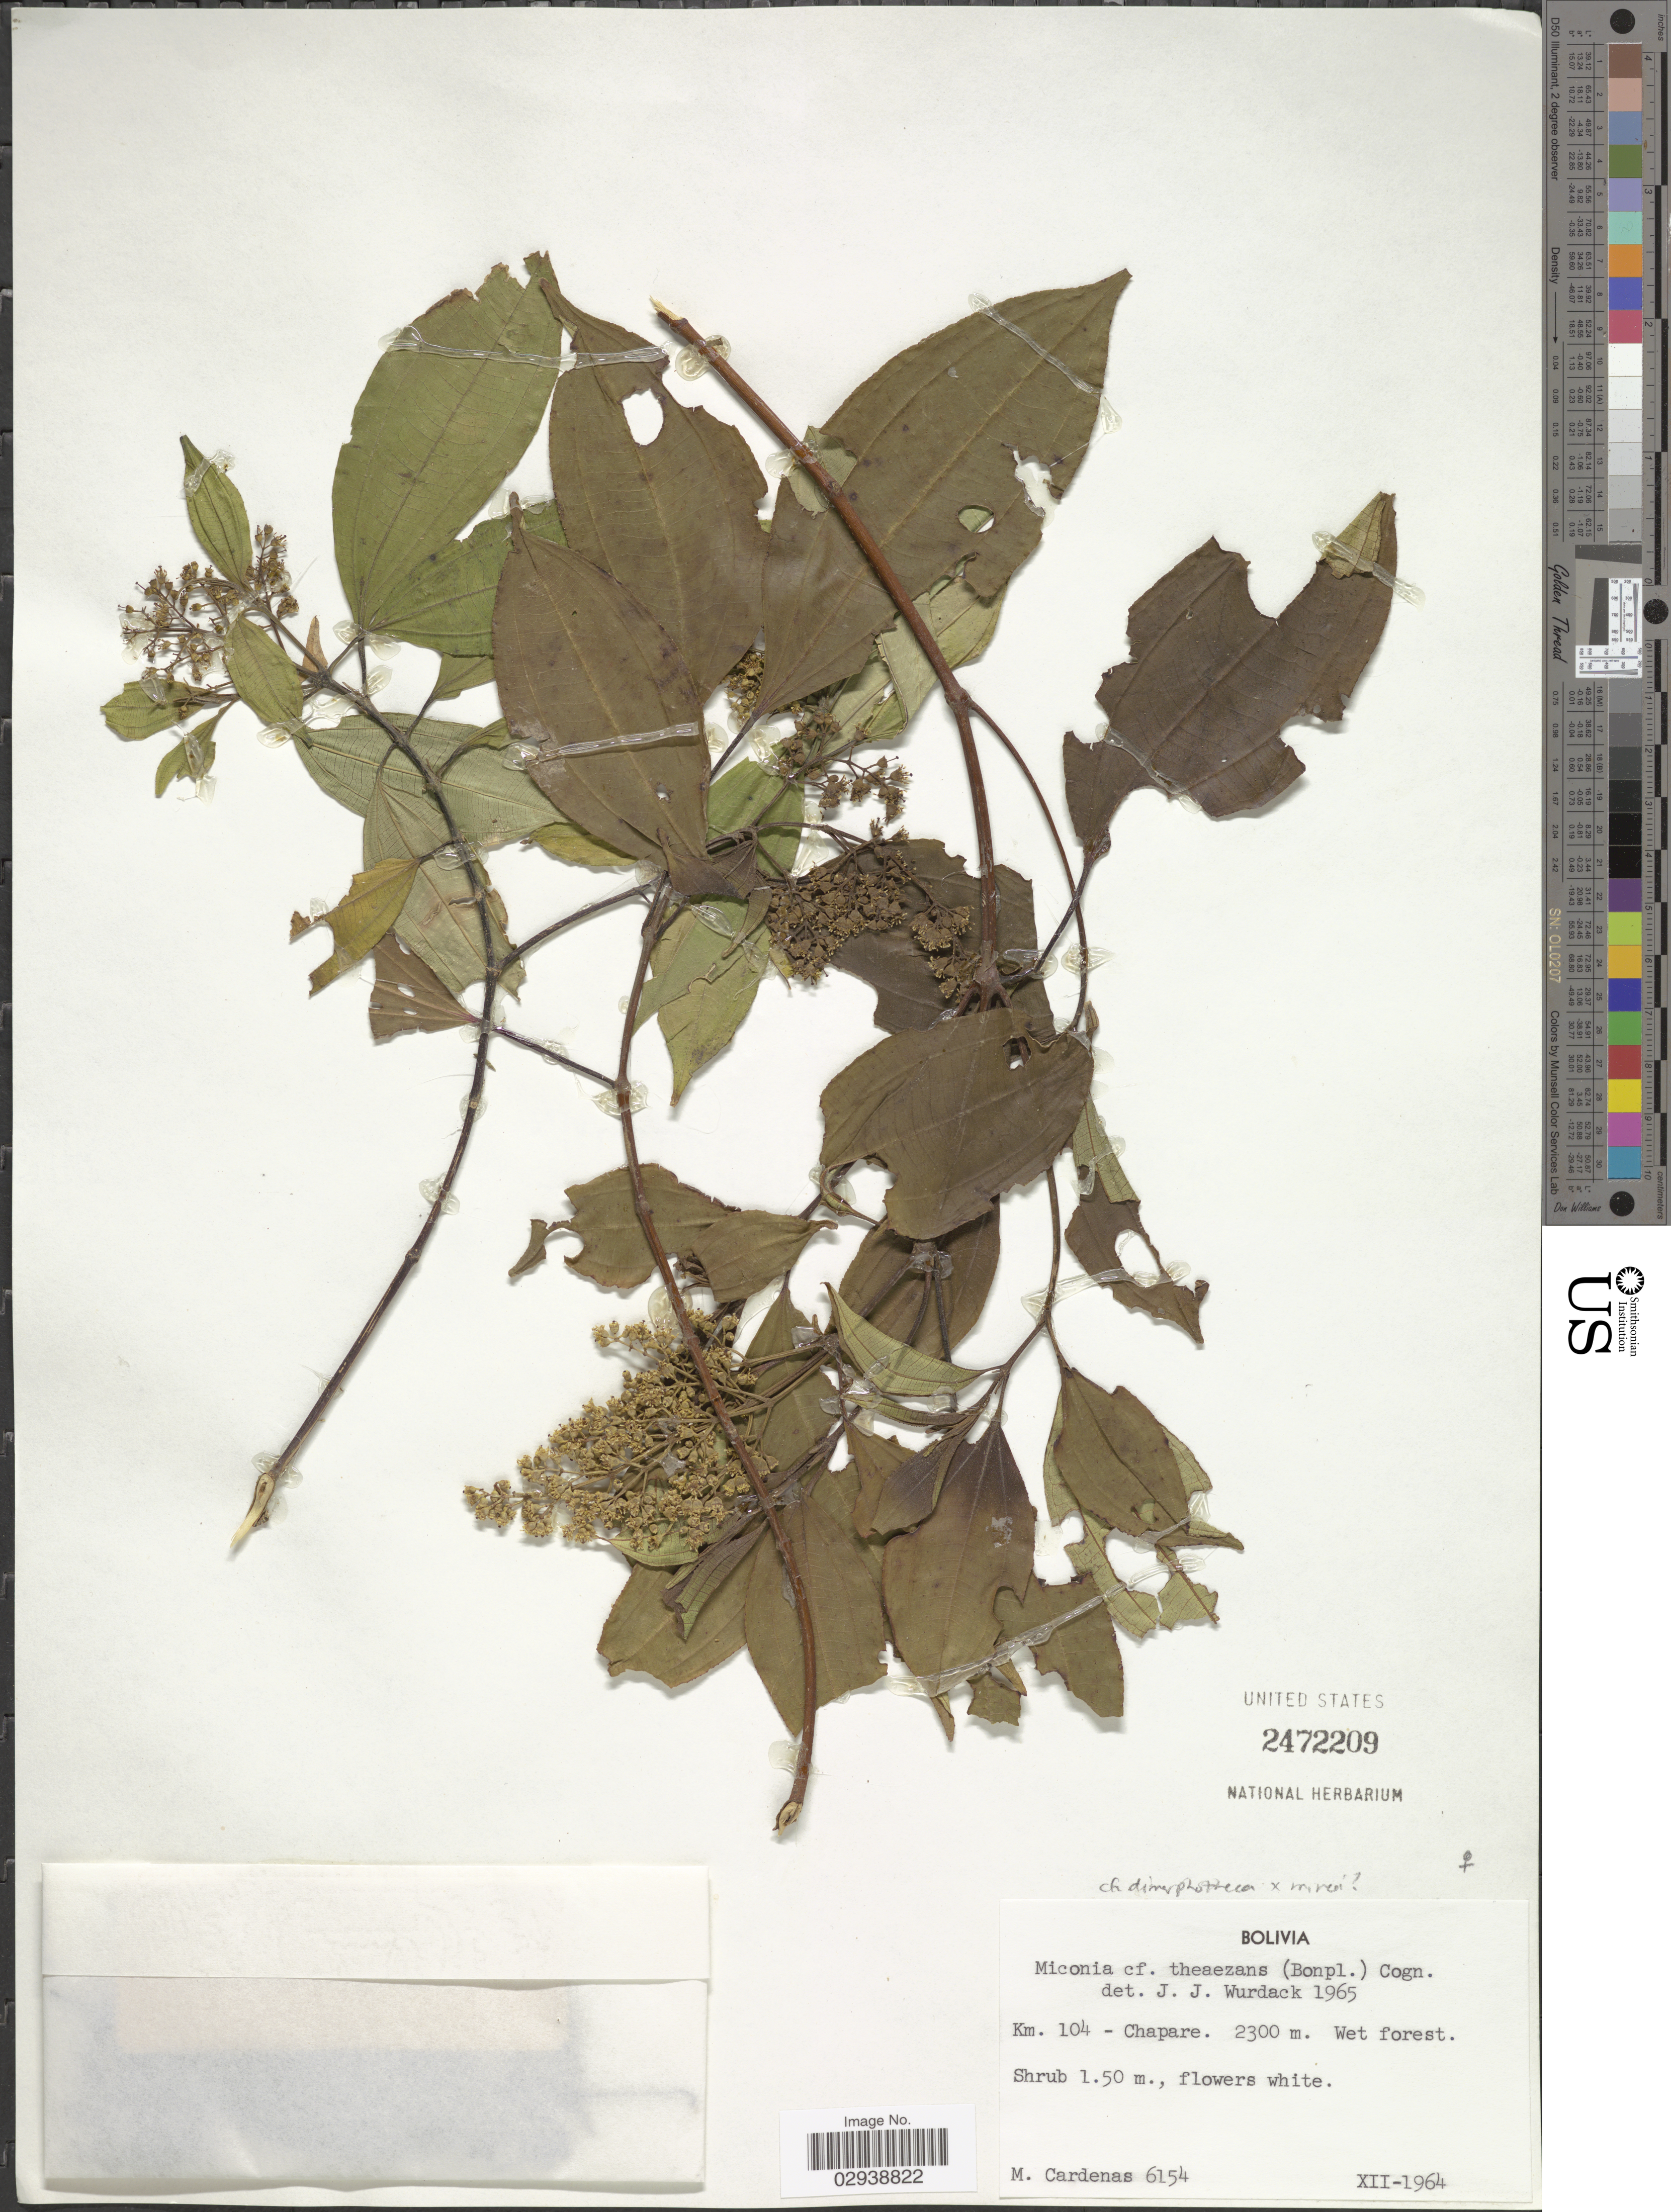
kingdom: Plantae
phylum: Tracheophyta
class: Magnoliopsida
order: Myrtales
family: Melastomataceae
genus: Miconia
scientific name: Miconia dimorphotheca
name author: Jan.M. Burke & Michelang.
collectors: M. Cárdenas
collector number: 6154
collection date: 1964-12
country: Bolivia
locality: Km. 104 - Chapare.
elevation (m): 2300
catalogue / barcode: US 2472209